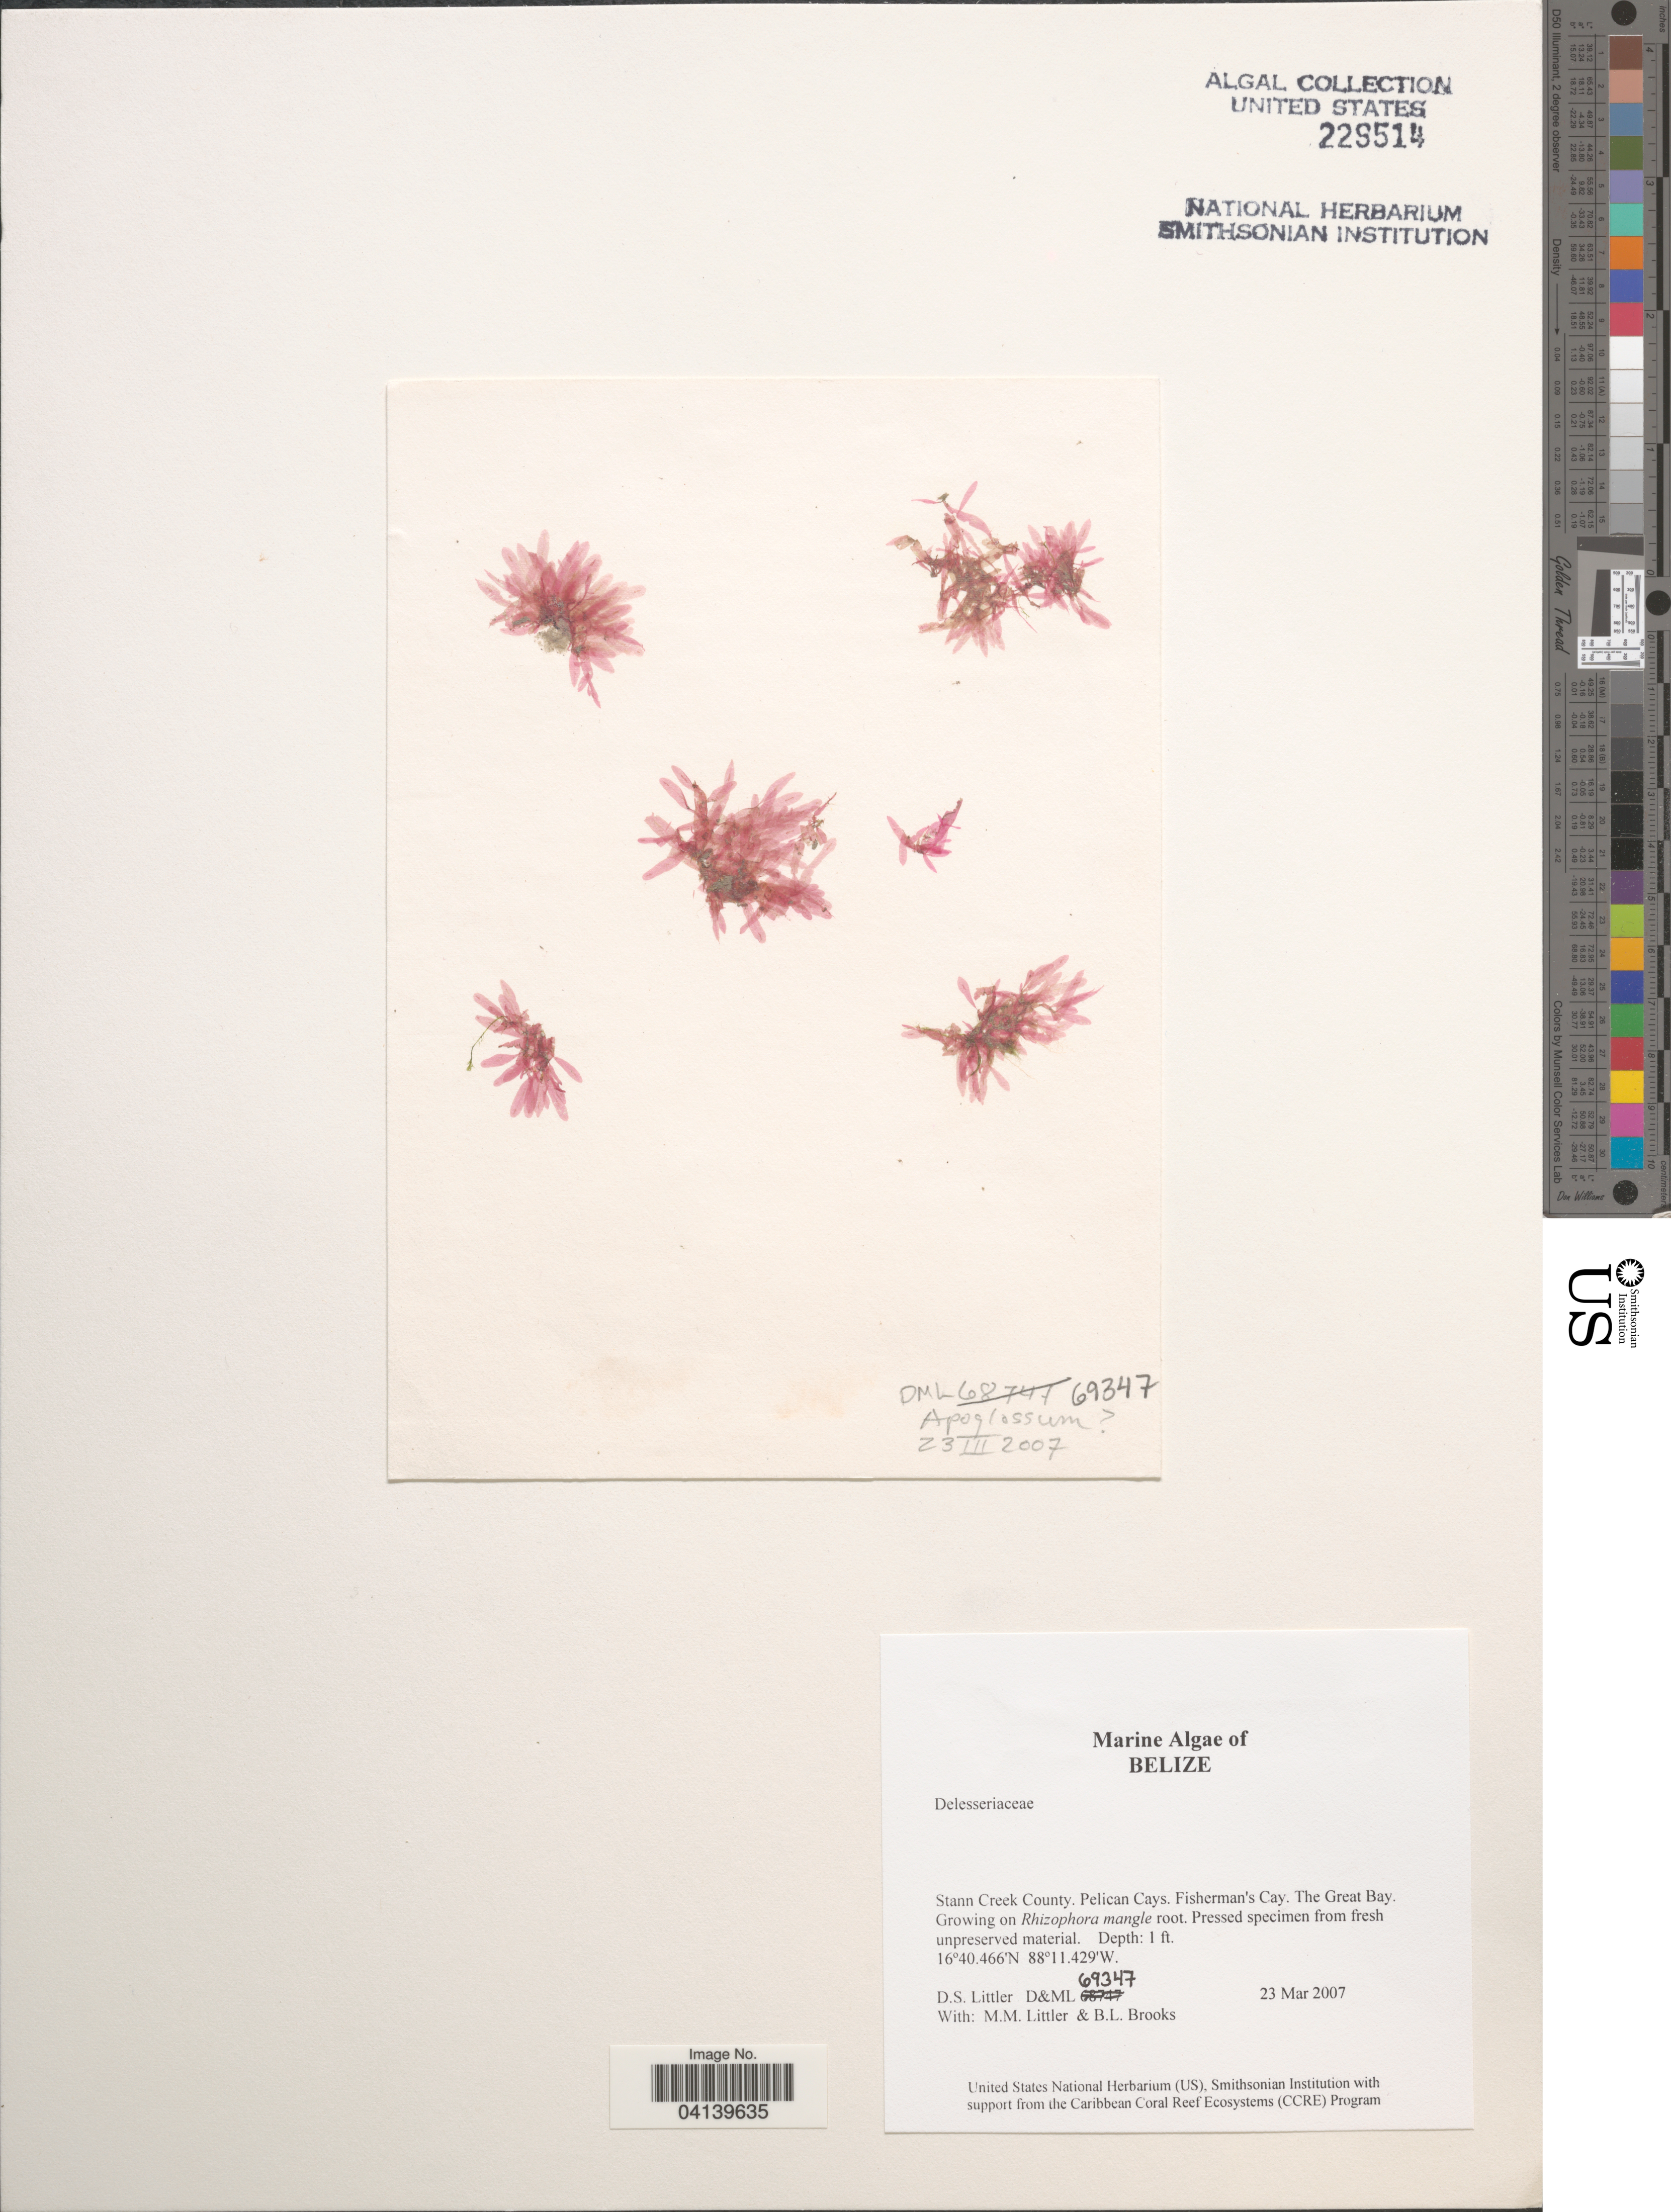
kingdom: Plantae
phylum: Rhodophyta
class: Florideophyceae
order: Ceramiales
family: Delesseriaceae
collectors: D. S. Littler & B. Brooks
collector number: D&ML69347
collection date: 2007-03-23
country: Belize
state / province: Stann Creek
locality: Stann Creek County. Pelican Cays. Fisherman's Cay. The Great Bay.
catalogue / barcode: US 229514